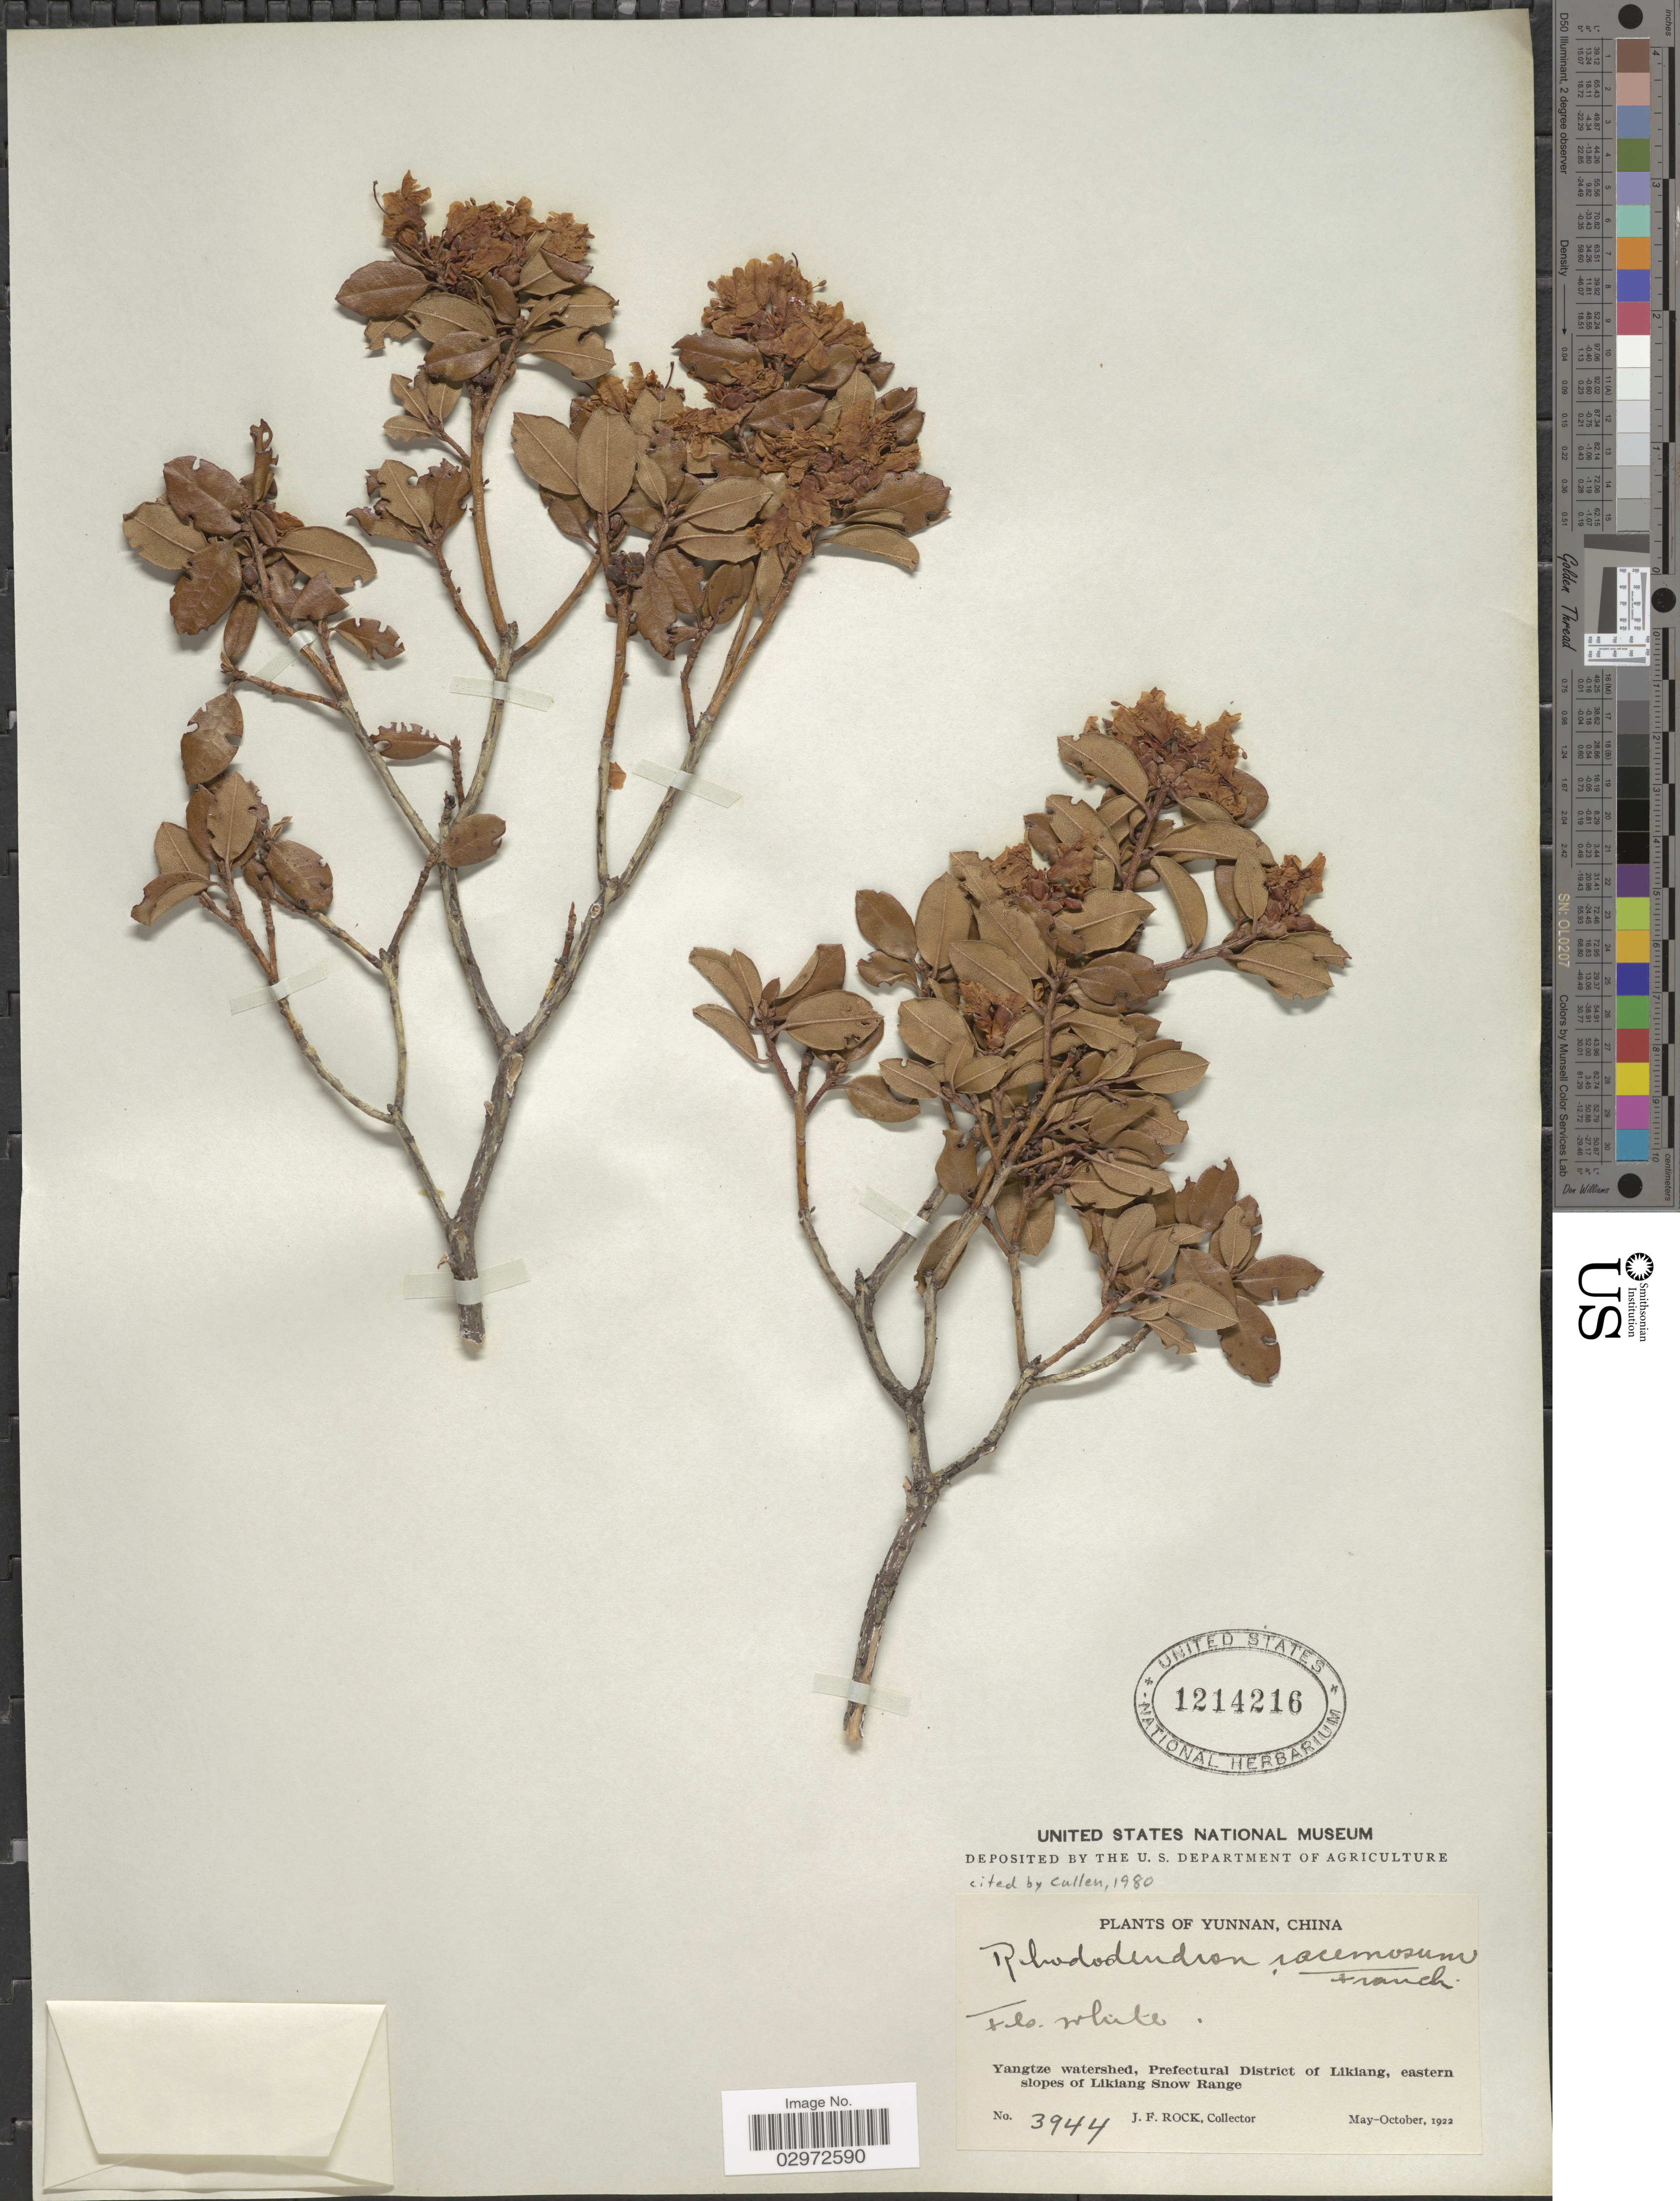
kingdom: Plantae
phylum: Tracheophyta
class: Magnoliopsida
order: Ericales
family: Ericaceae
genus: Rhododendron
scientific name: Rhododendron racemosum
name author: Franch.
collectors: J. Rock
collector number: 3944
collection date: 1922-05/1922-10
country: China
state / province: Yunnan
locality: Yangtze watershed, Prefectural District of Likiang, eastern slopes of Likiang Snow Range.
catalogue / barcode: US 1214216